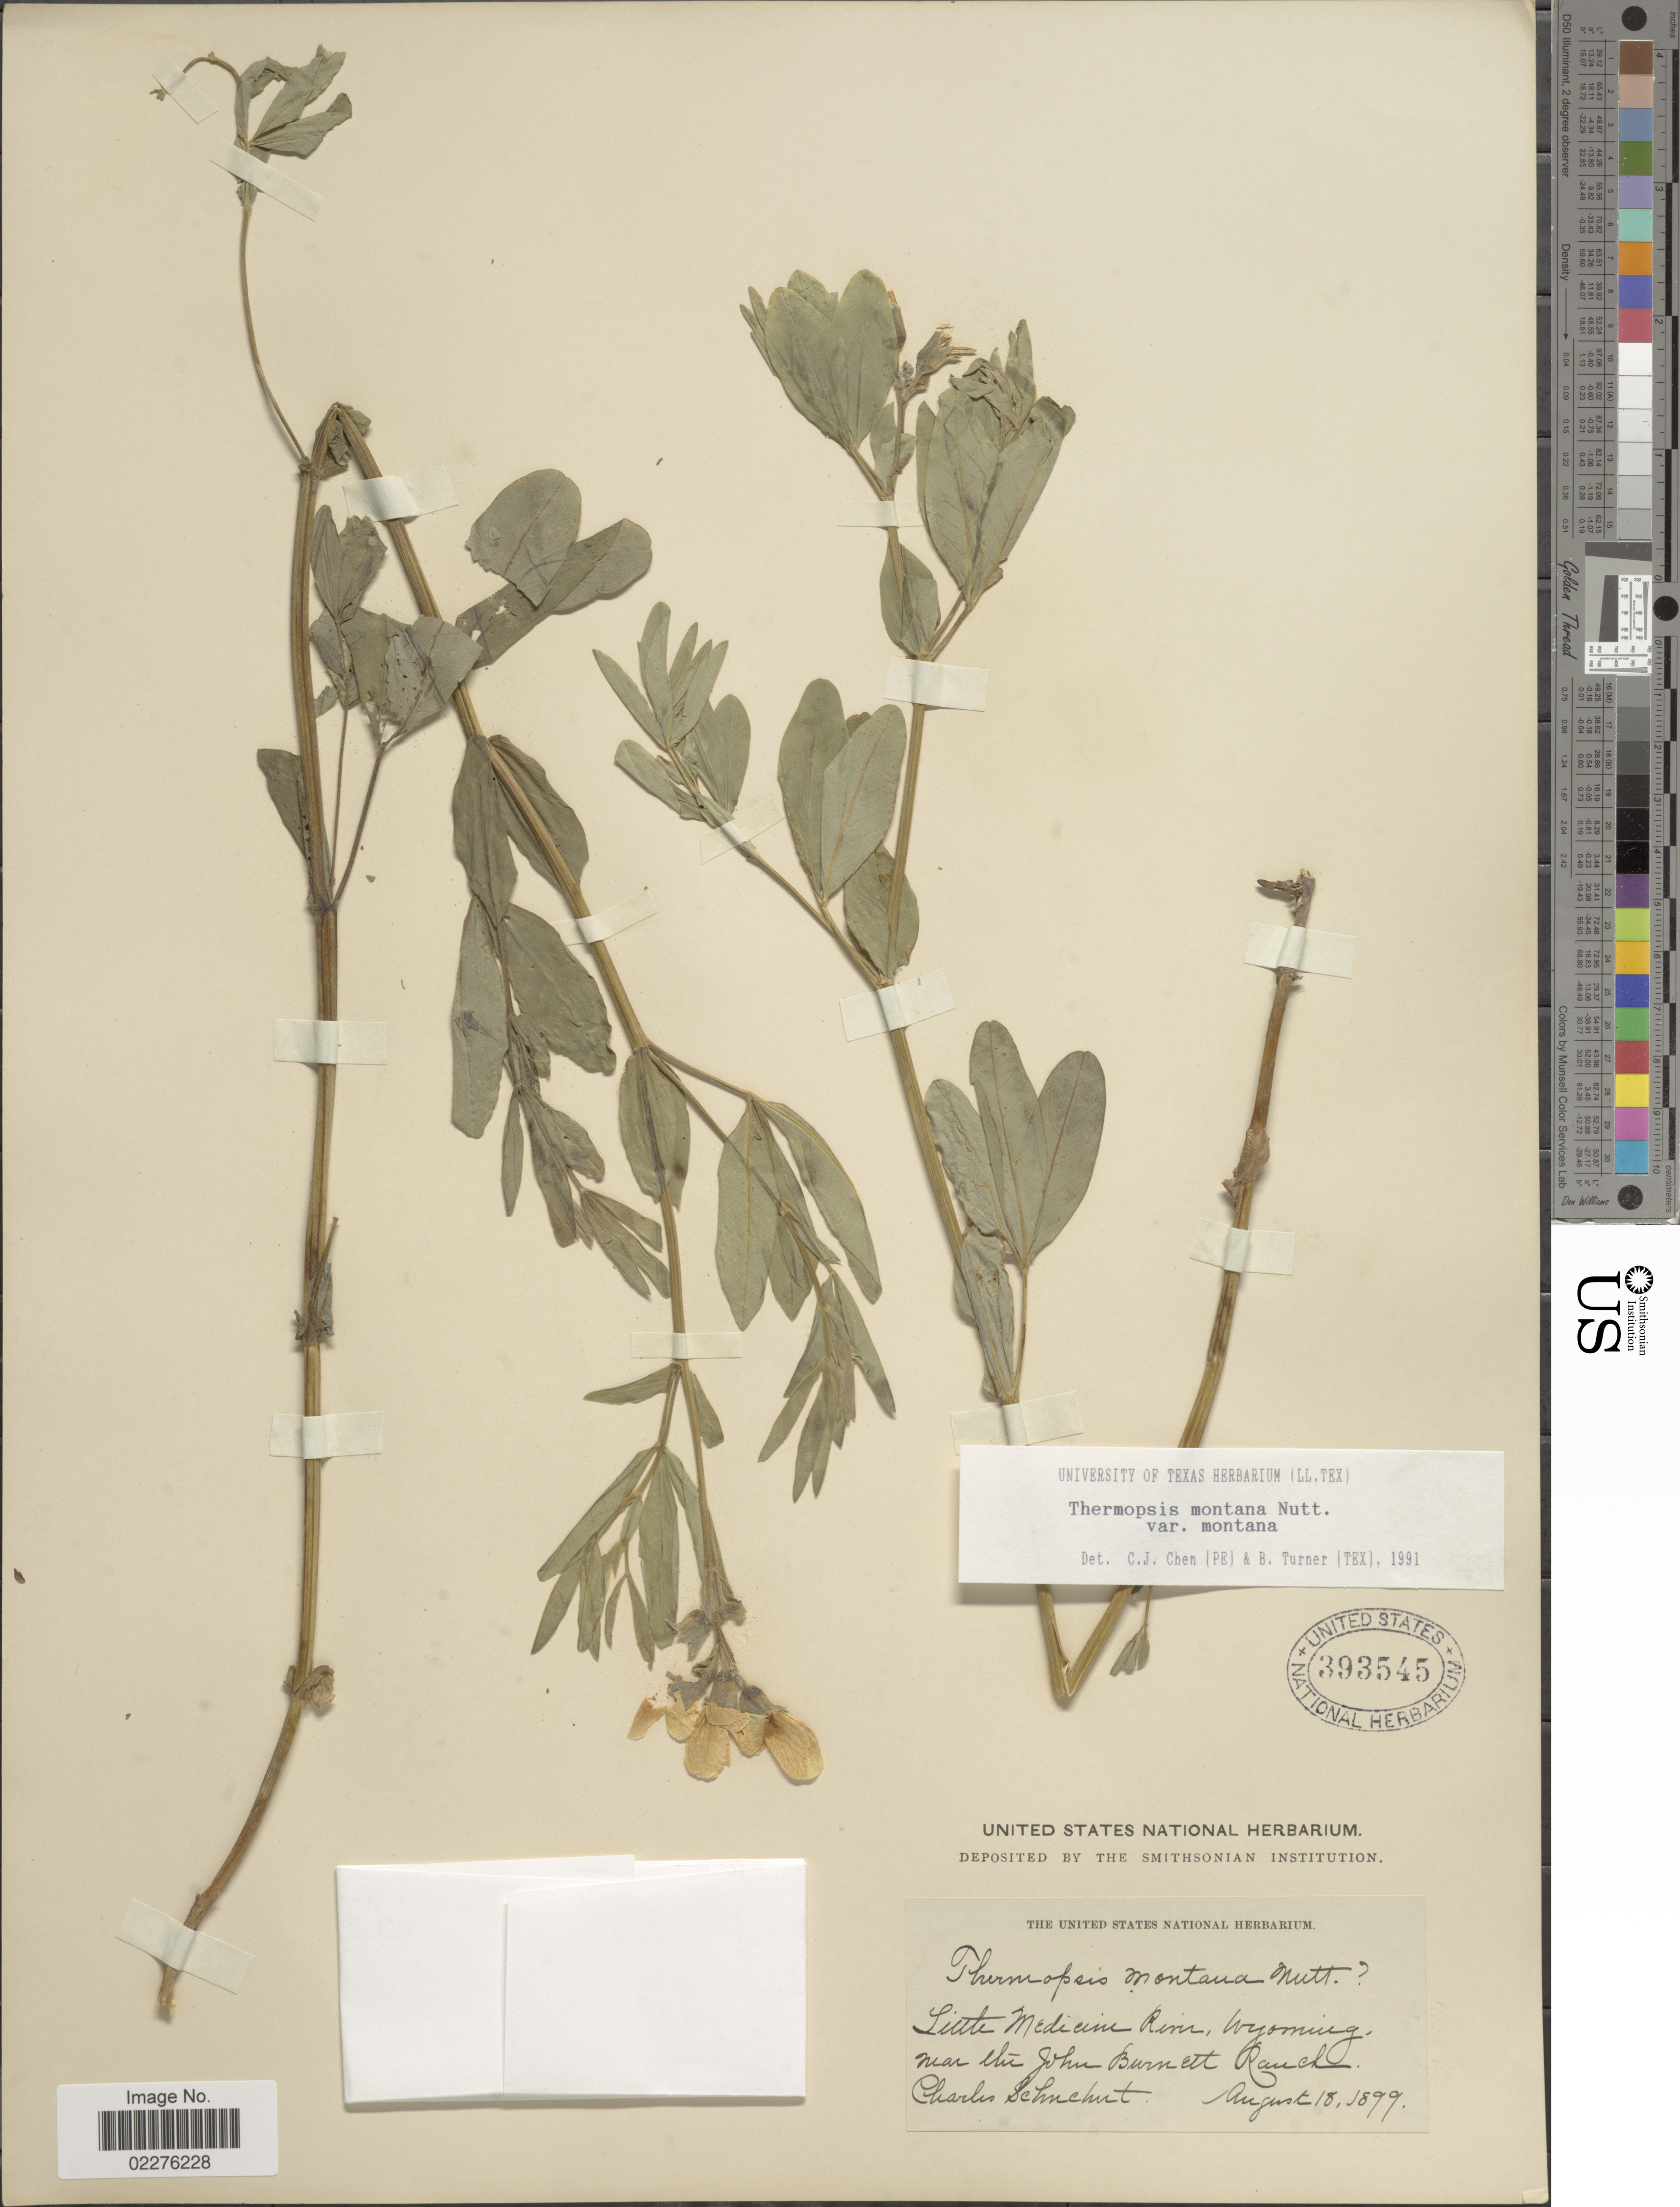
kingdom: Plantae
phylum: Tracheophyta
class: Magnoliopsida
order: Fabales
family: Fabaceae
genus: Thermopsis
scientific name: Thermopsis montana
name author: Nutt.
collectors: C. Schuchert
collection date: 1899-08-18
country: United States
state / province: Wyoming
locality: Little Medicine River, near the John Burnett Ranch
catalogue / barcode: US 393545